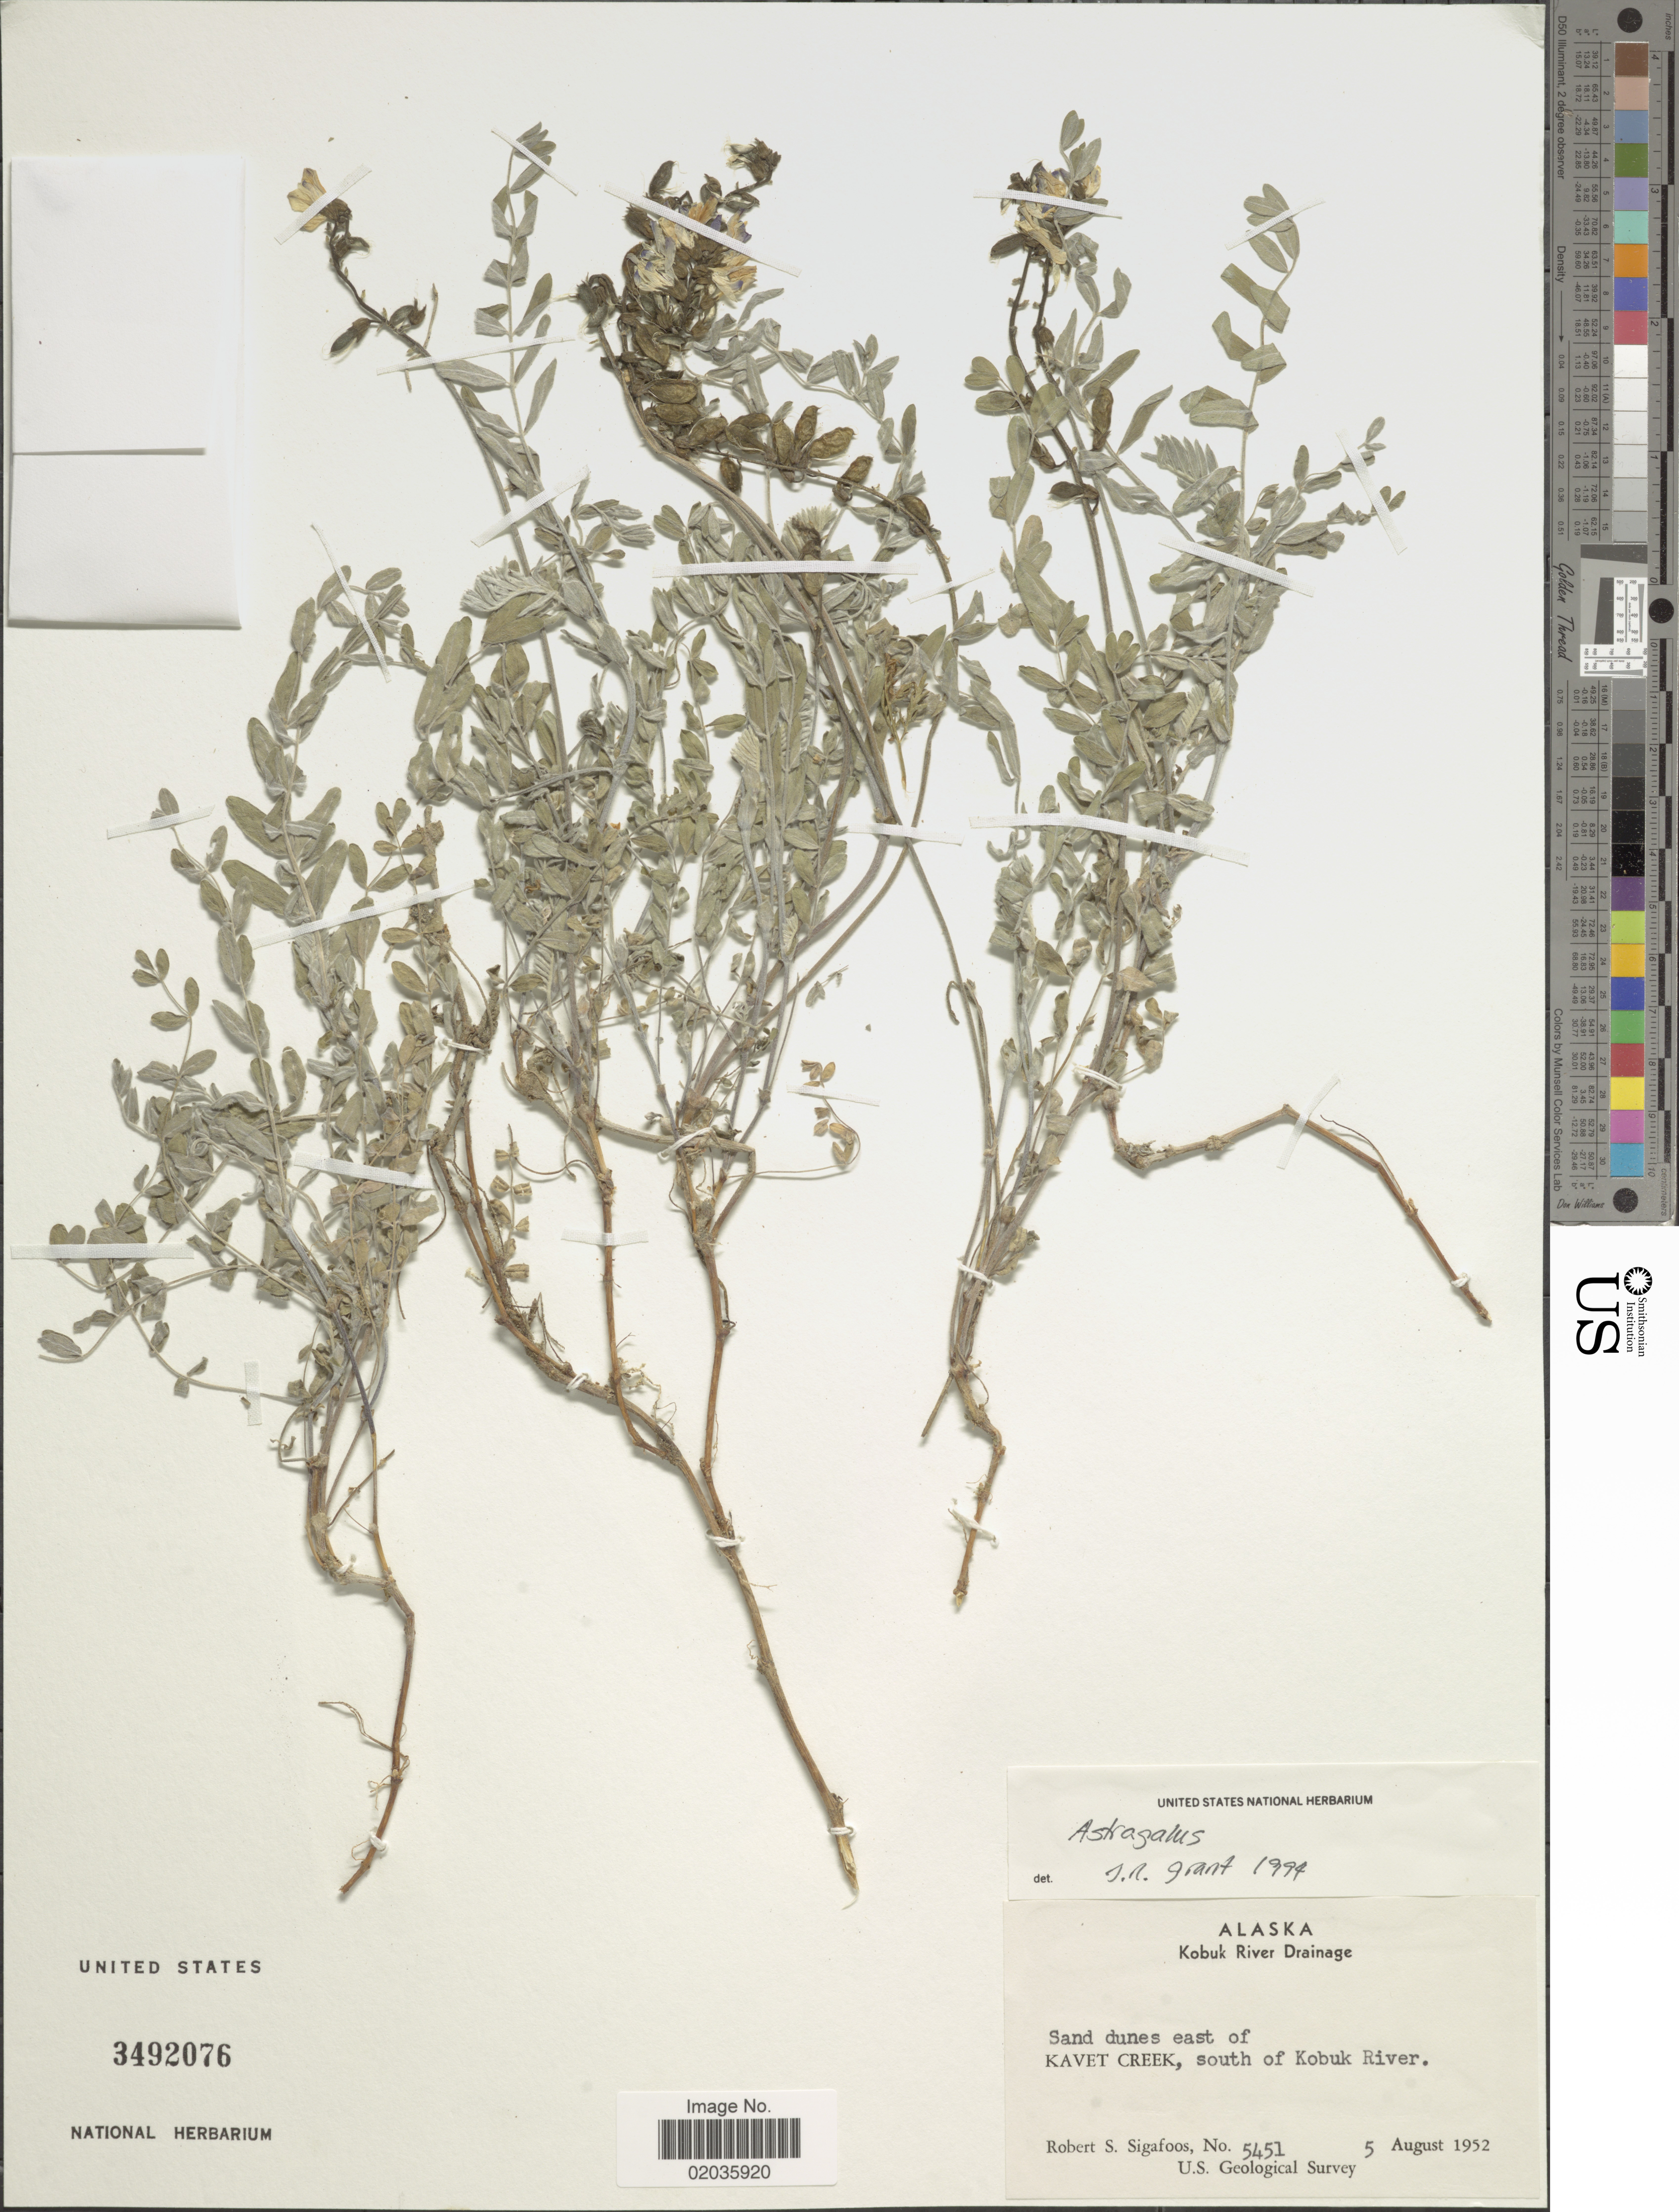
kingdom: Plantae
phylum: Tracheophyta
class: Magnoliopsida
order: Fabales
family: Fabaceae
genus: Astragalus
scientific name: Astragalus sp.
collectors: R. Sigafoos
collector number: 5451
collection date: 1952-08-05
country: United States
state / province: Alaska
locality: Alaska, Sand dunes east of Kavet Creek, south of Kobuk River. Kobuk River Drainage.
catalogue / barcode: US 3492076